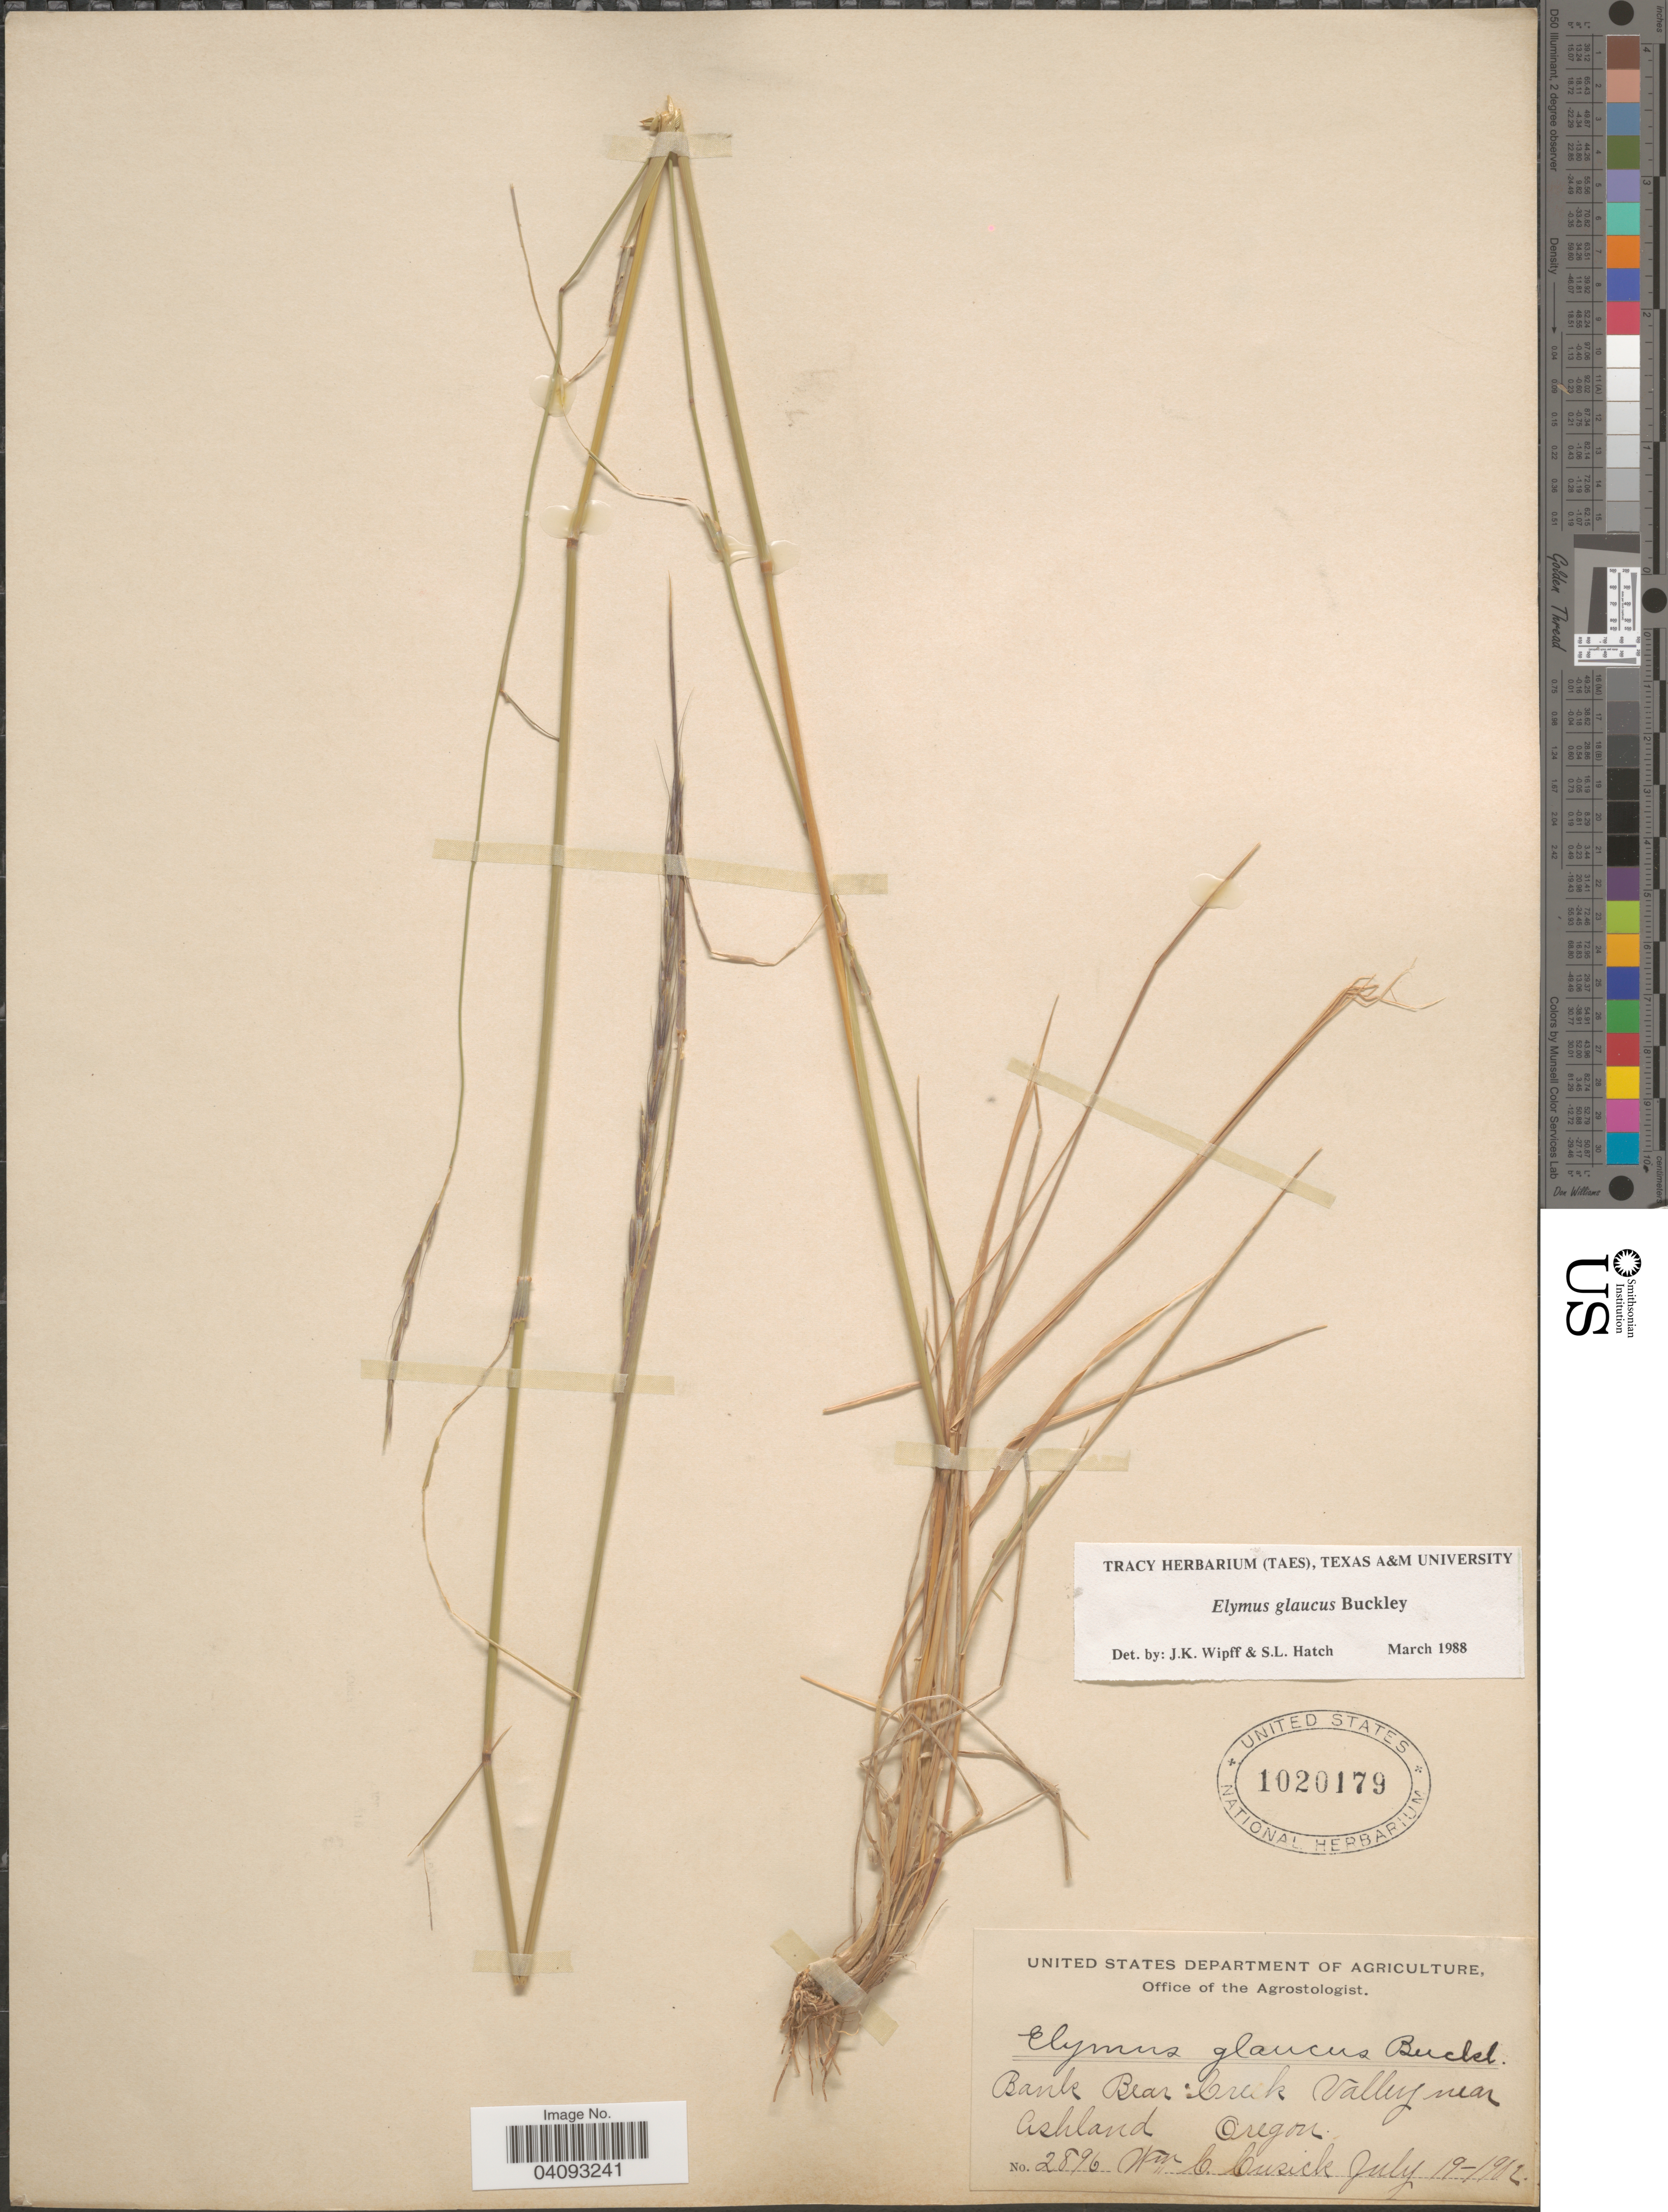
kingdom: Plantae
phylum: Tracheophyta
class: Liliopsida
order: Poales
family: Poaceae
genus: Elymus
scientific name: Elymus glaucus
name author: Buckley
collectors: W. C. Cusick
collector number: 2896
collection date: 1902-07-19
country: United States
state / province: Oregon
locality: Bank Bear Creek Valley near Ashland,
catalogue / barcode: US 1020179